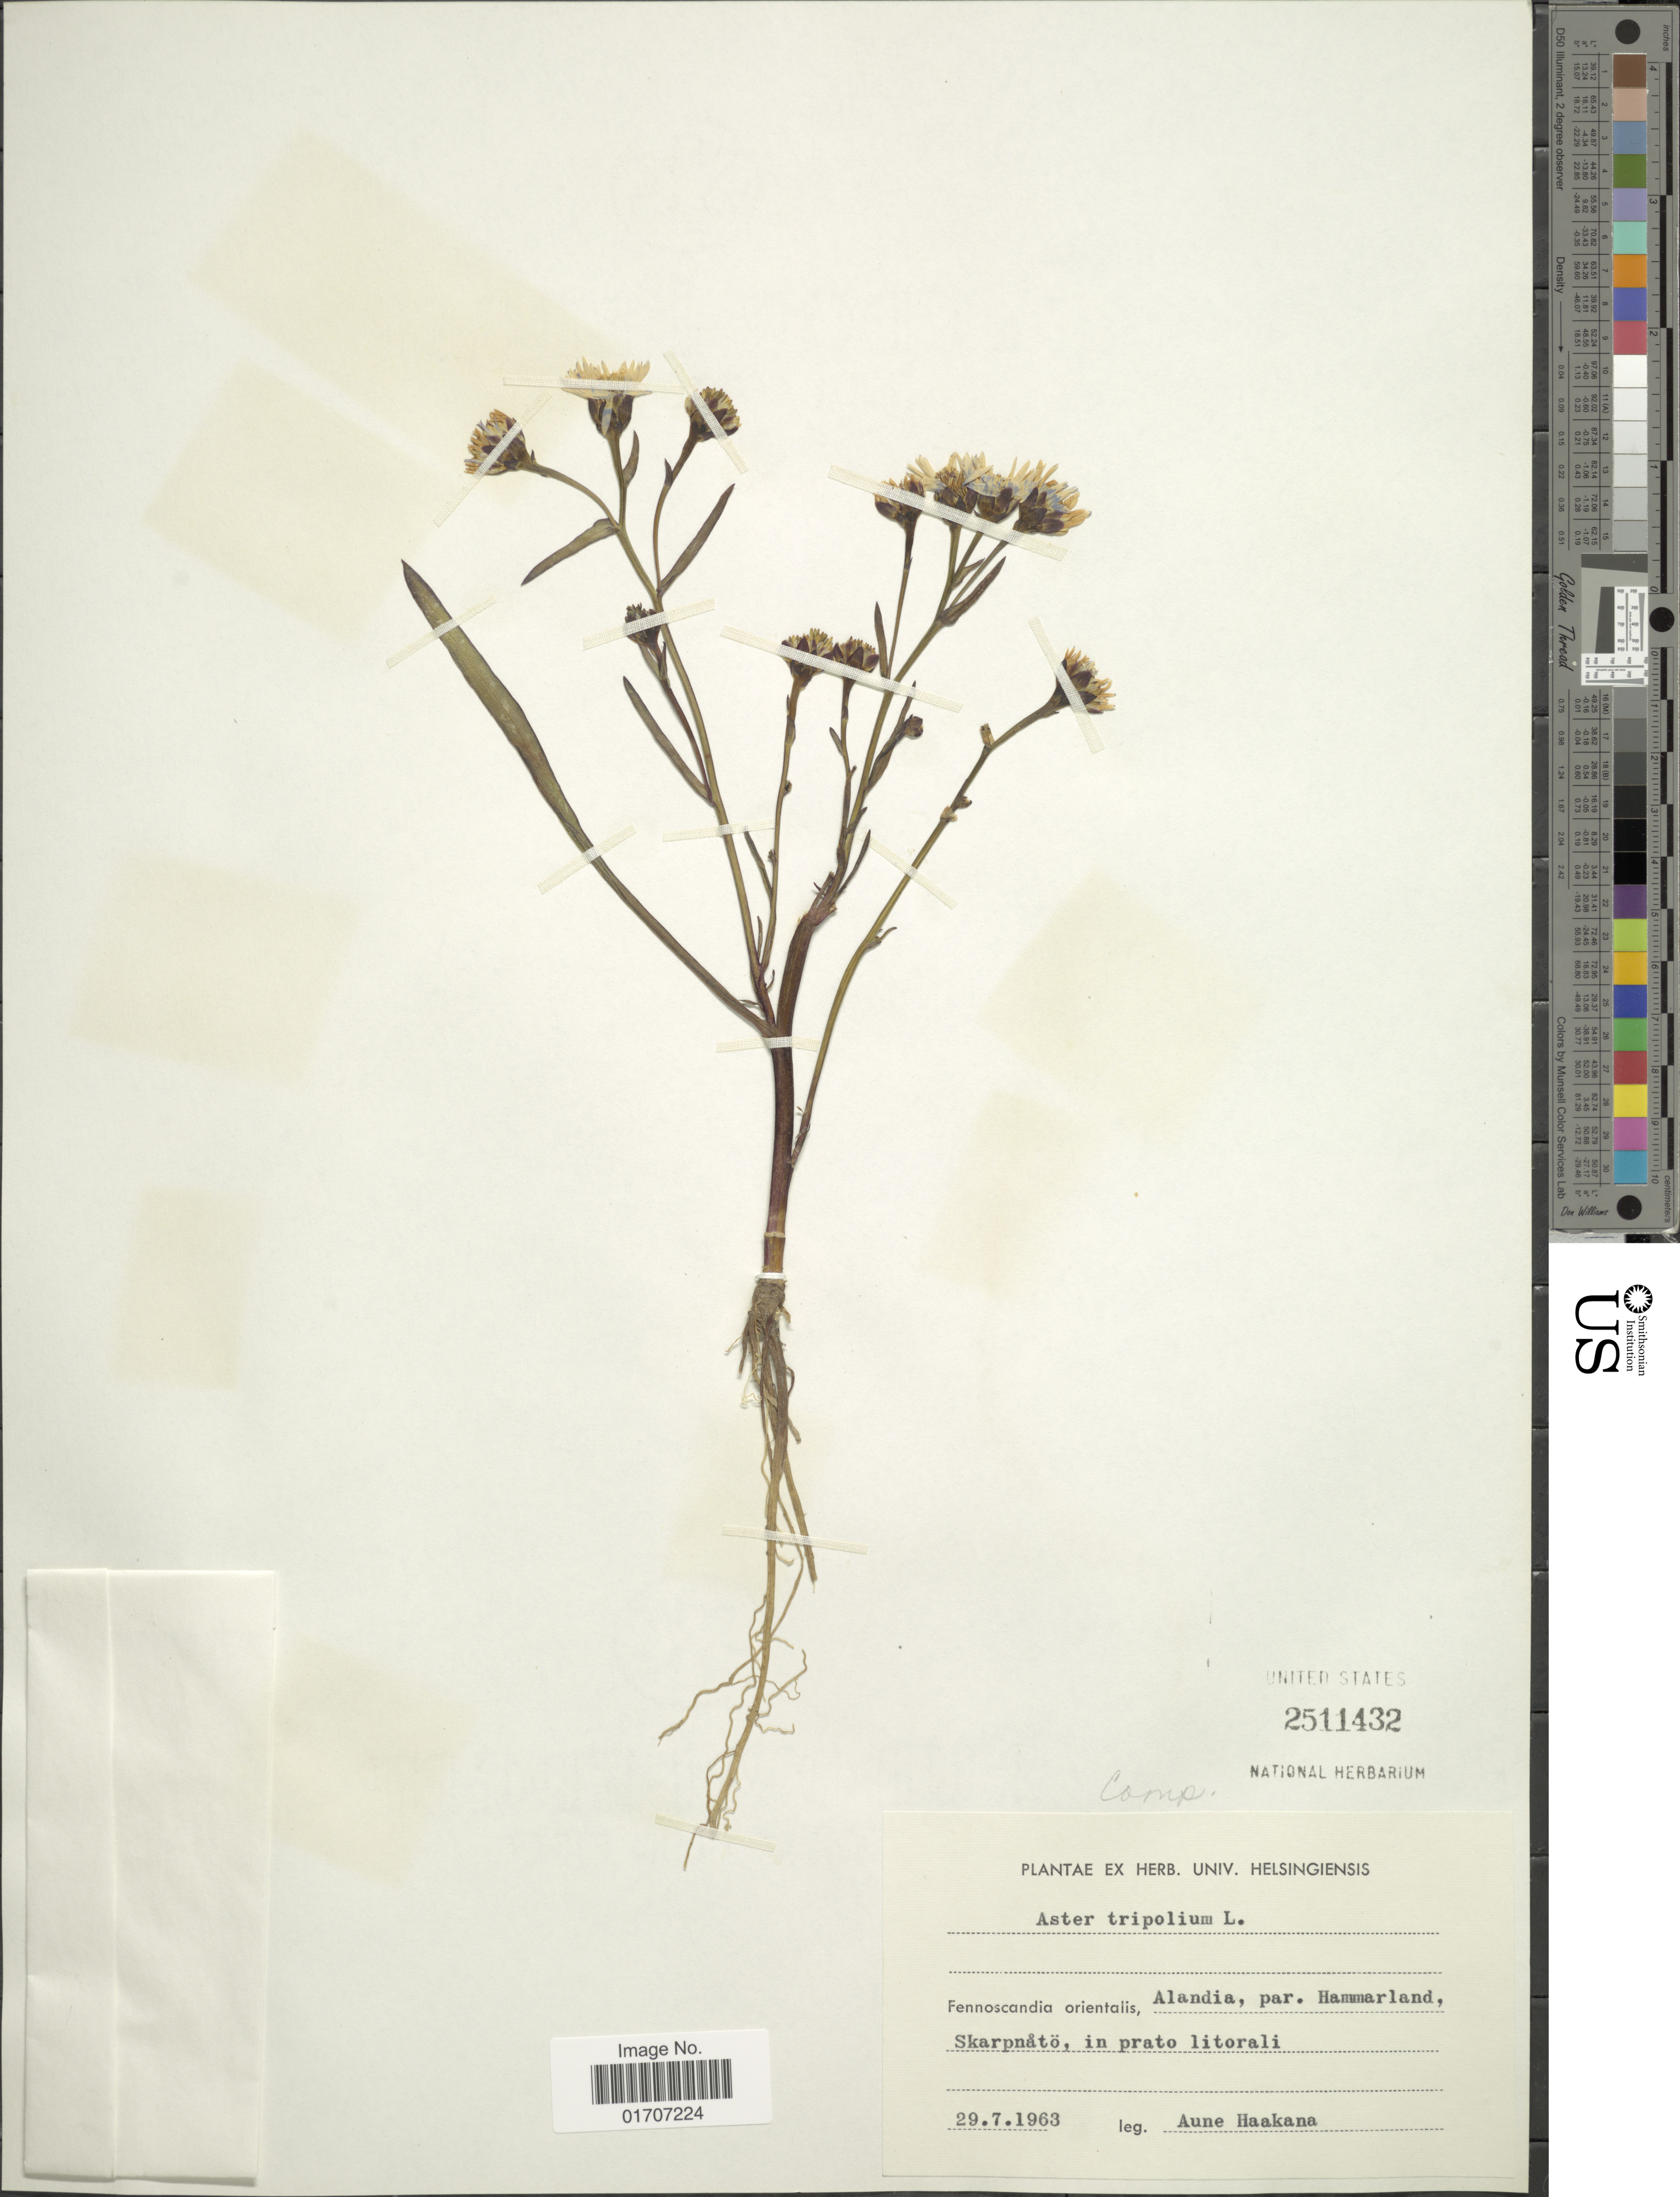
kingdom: Plantae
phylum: Tracheophyta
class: Magnoliopsida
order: Asterales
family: Asteraceae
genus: Tripolium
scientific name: Tripolium pannonicum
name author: (Jacq.) Dobrocz.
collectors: A. Haakana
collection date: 1963-07-29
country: Finland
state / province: Ahvenanmaa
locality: Fennoscandia orientalis, Alandia, par. Hammerland, Skarpnåtö, in prato litorali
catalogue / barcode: US 2511432